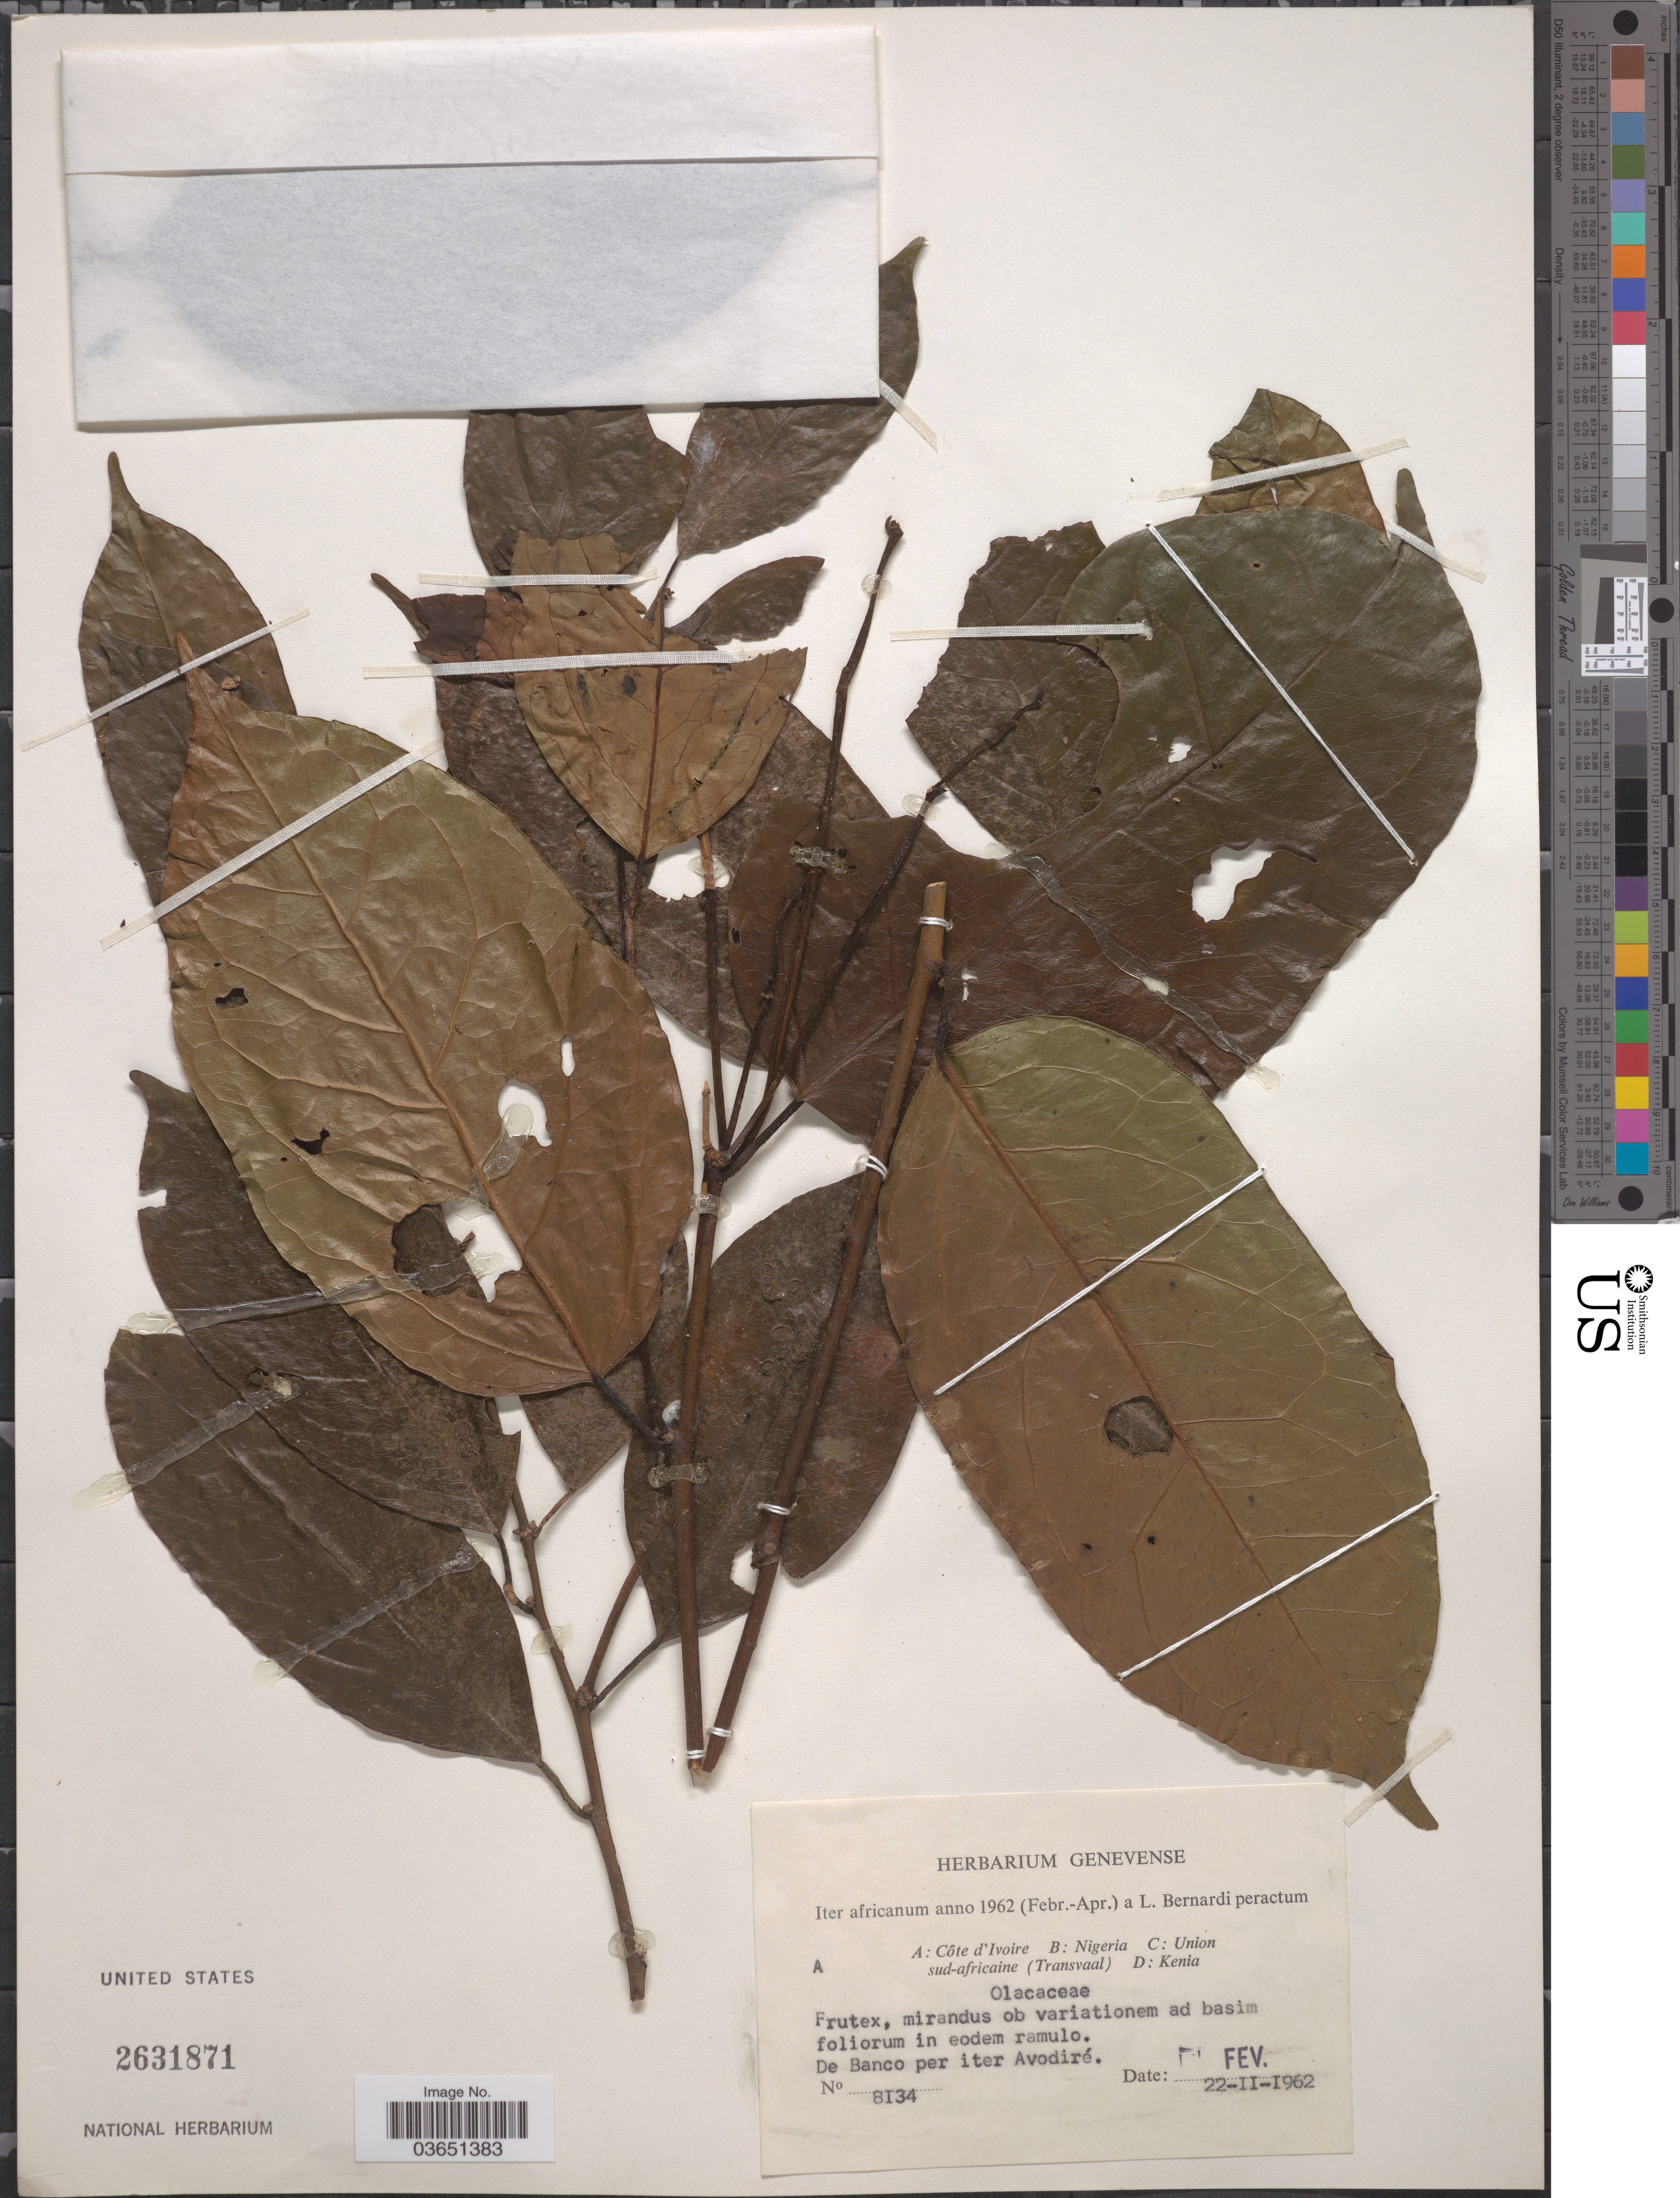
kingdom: Plantae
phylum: Tracheophyta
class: Magnoliopsida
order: Santalales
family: Erythropalaceae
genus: Heisteria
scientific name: Heisteria sp.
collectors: L. Bernardi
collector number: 8134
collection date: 1962-02-22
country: Ivory Coast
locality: Côte d'Ivoire. De Banco per iter Avodiré.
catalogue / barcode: US 2631871